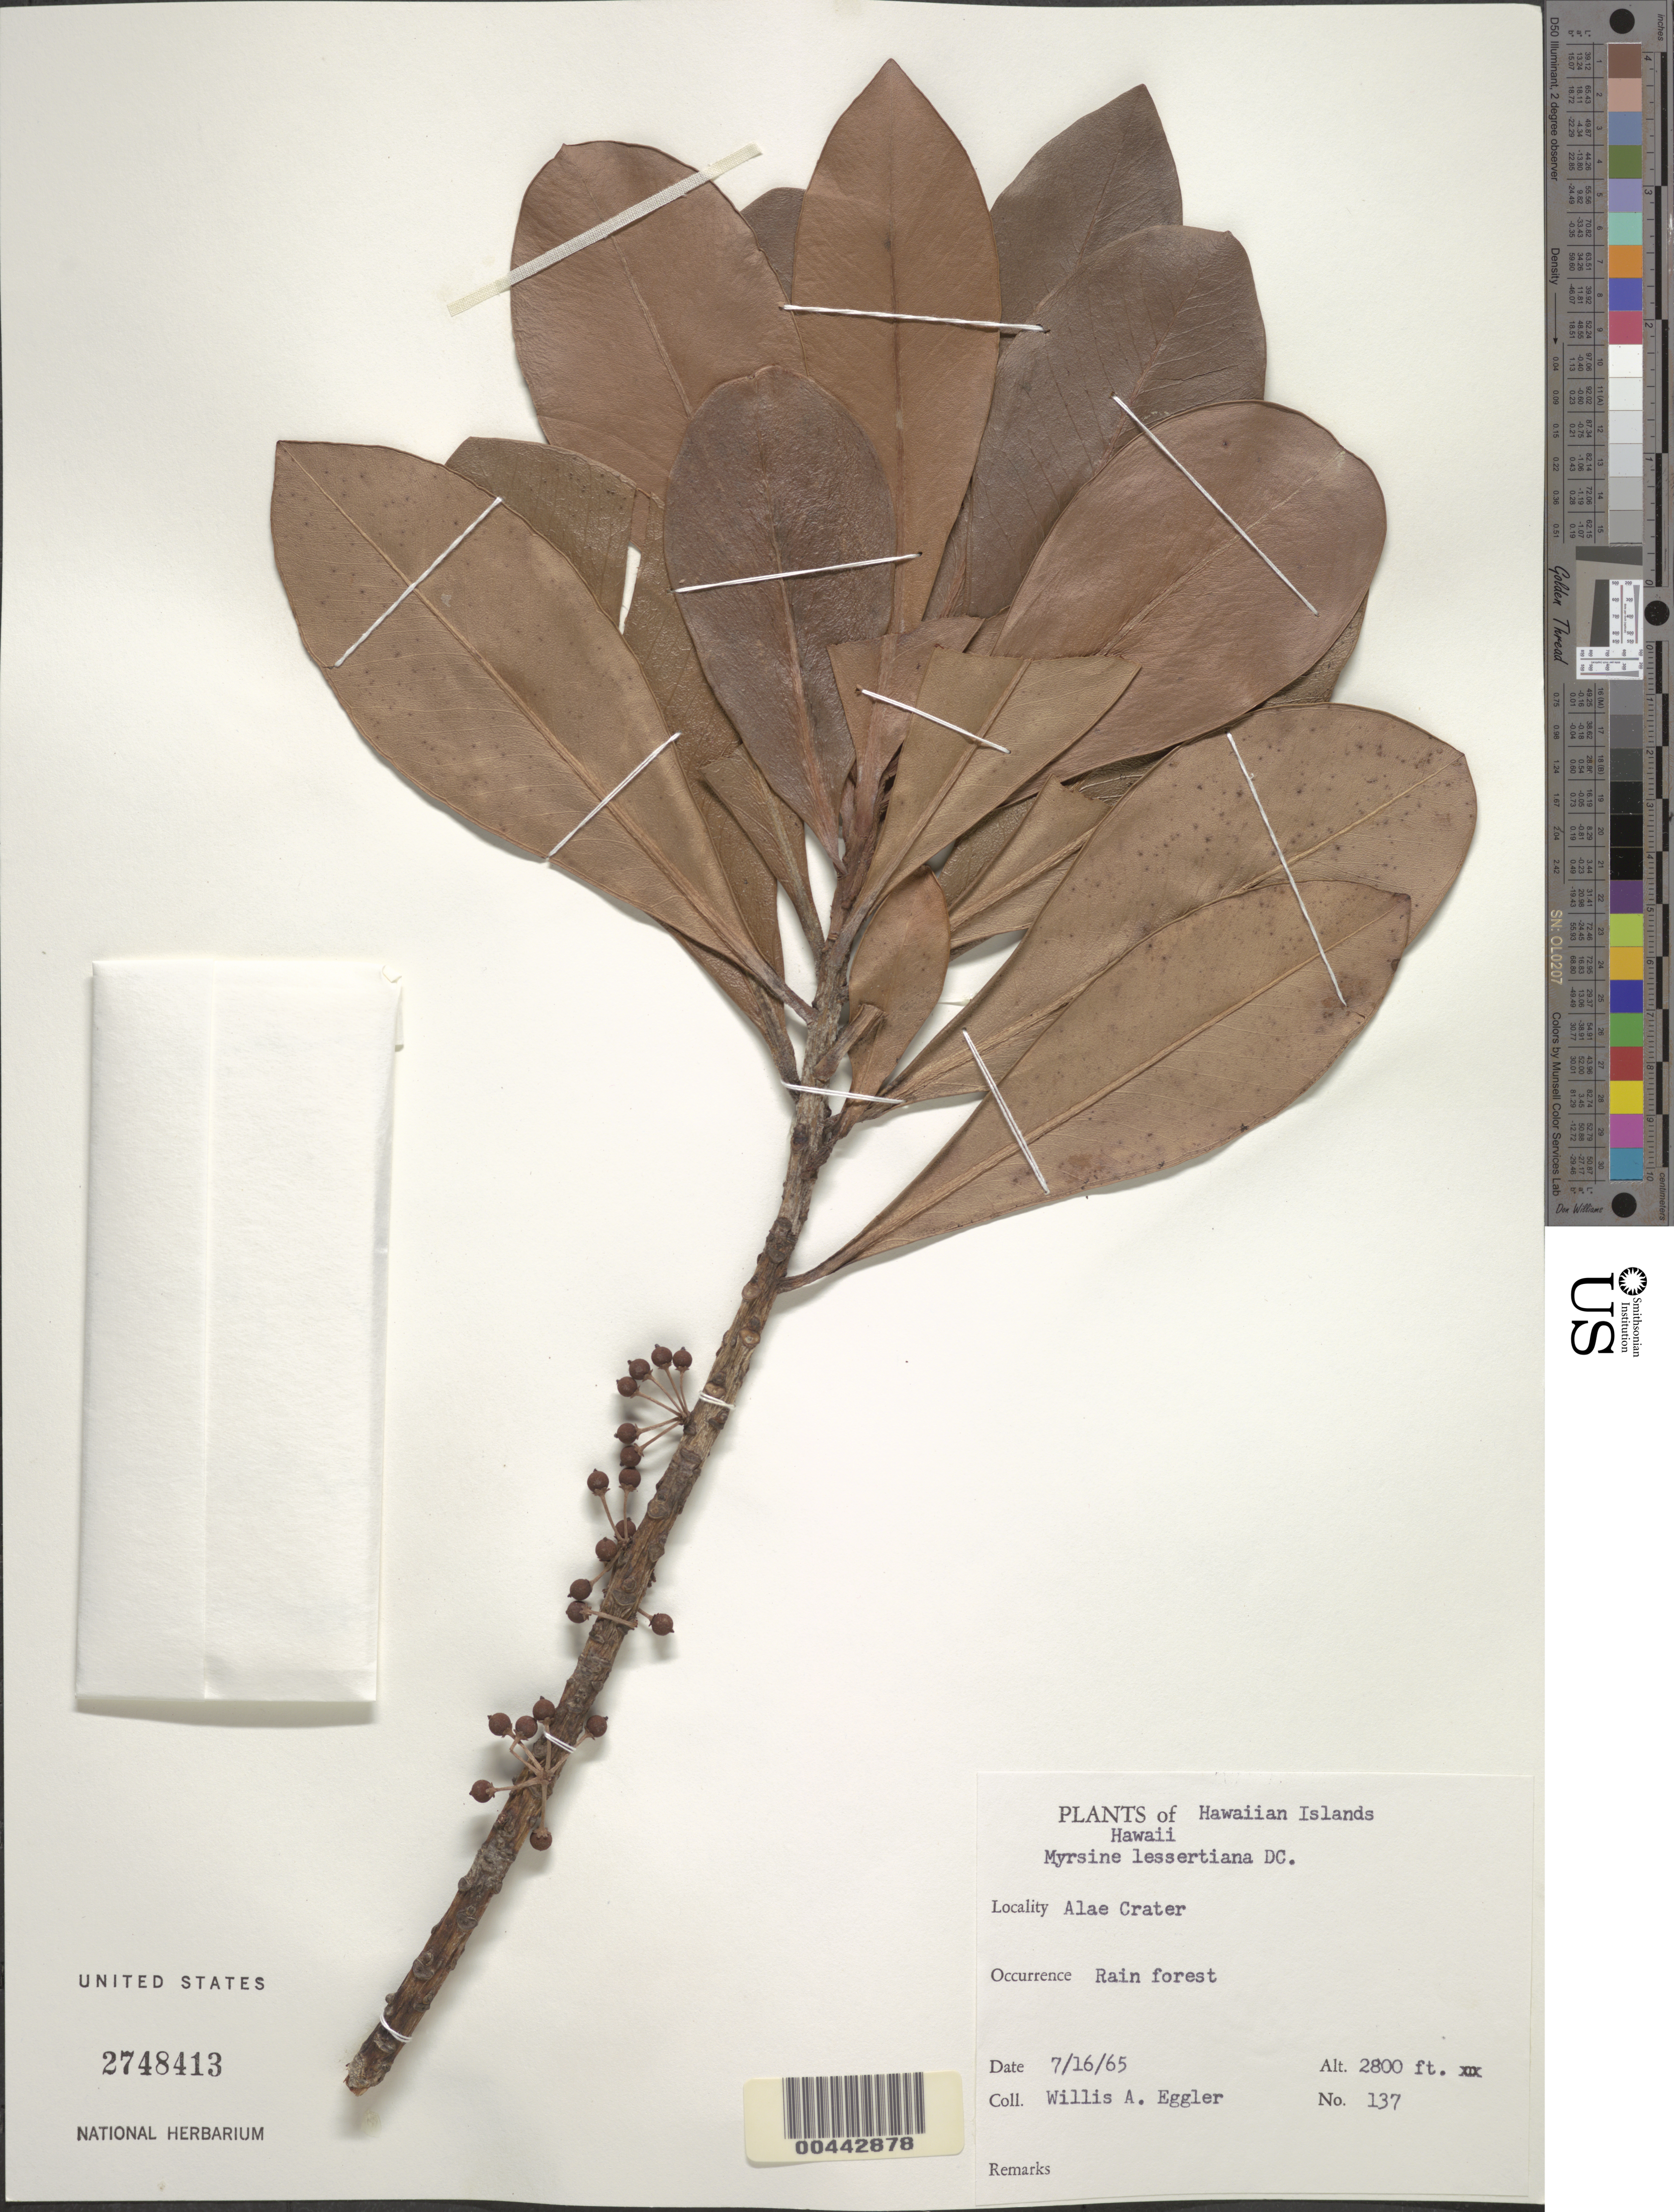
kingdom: Plantae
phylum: Tracheophyta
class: Magnoliopsida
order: Ericales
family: Primulaceae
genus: Myrsine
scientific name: Myrsine lessertiana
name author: A. DC.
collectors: W. A. Eggler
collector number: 137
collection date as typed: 16 Jul 1965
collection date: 1965-07-16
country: United States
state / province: Hawaii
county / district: Hawaii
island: Hawaii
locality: Alae Crater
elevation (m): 853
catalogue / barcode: US 2748413